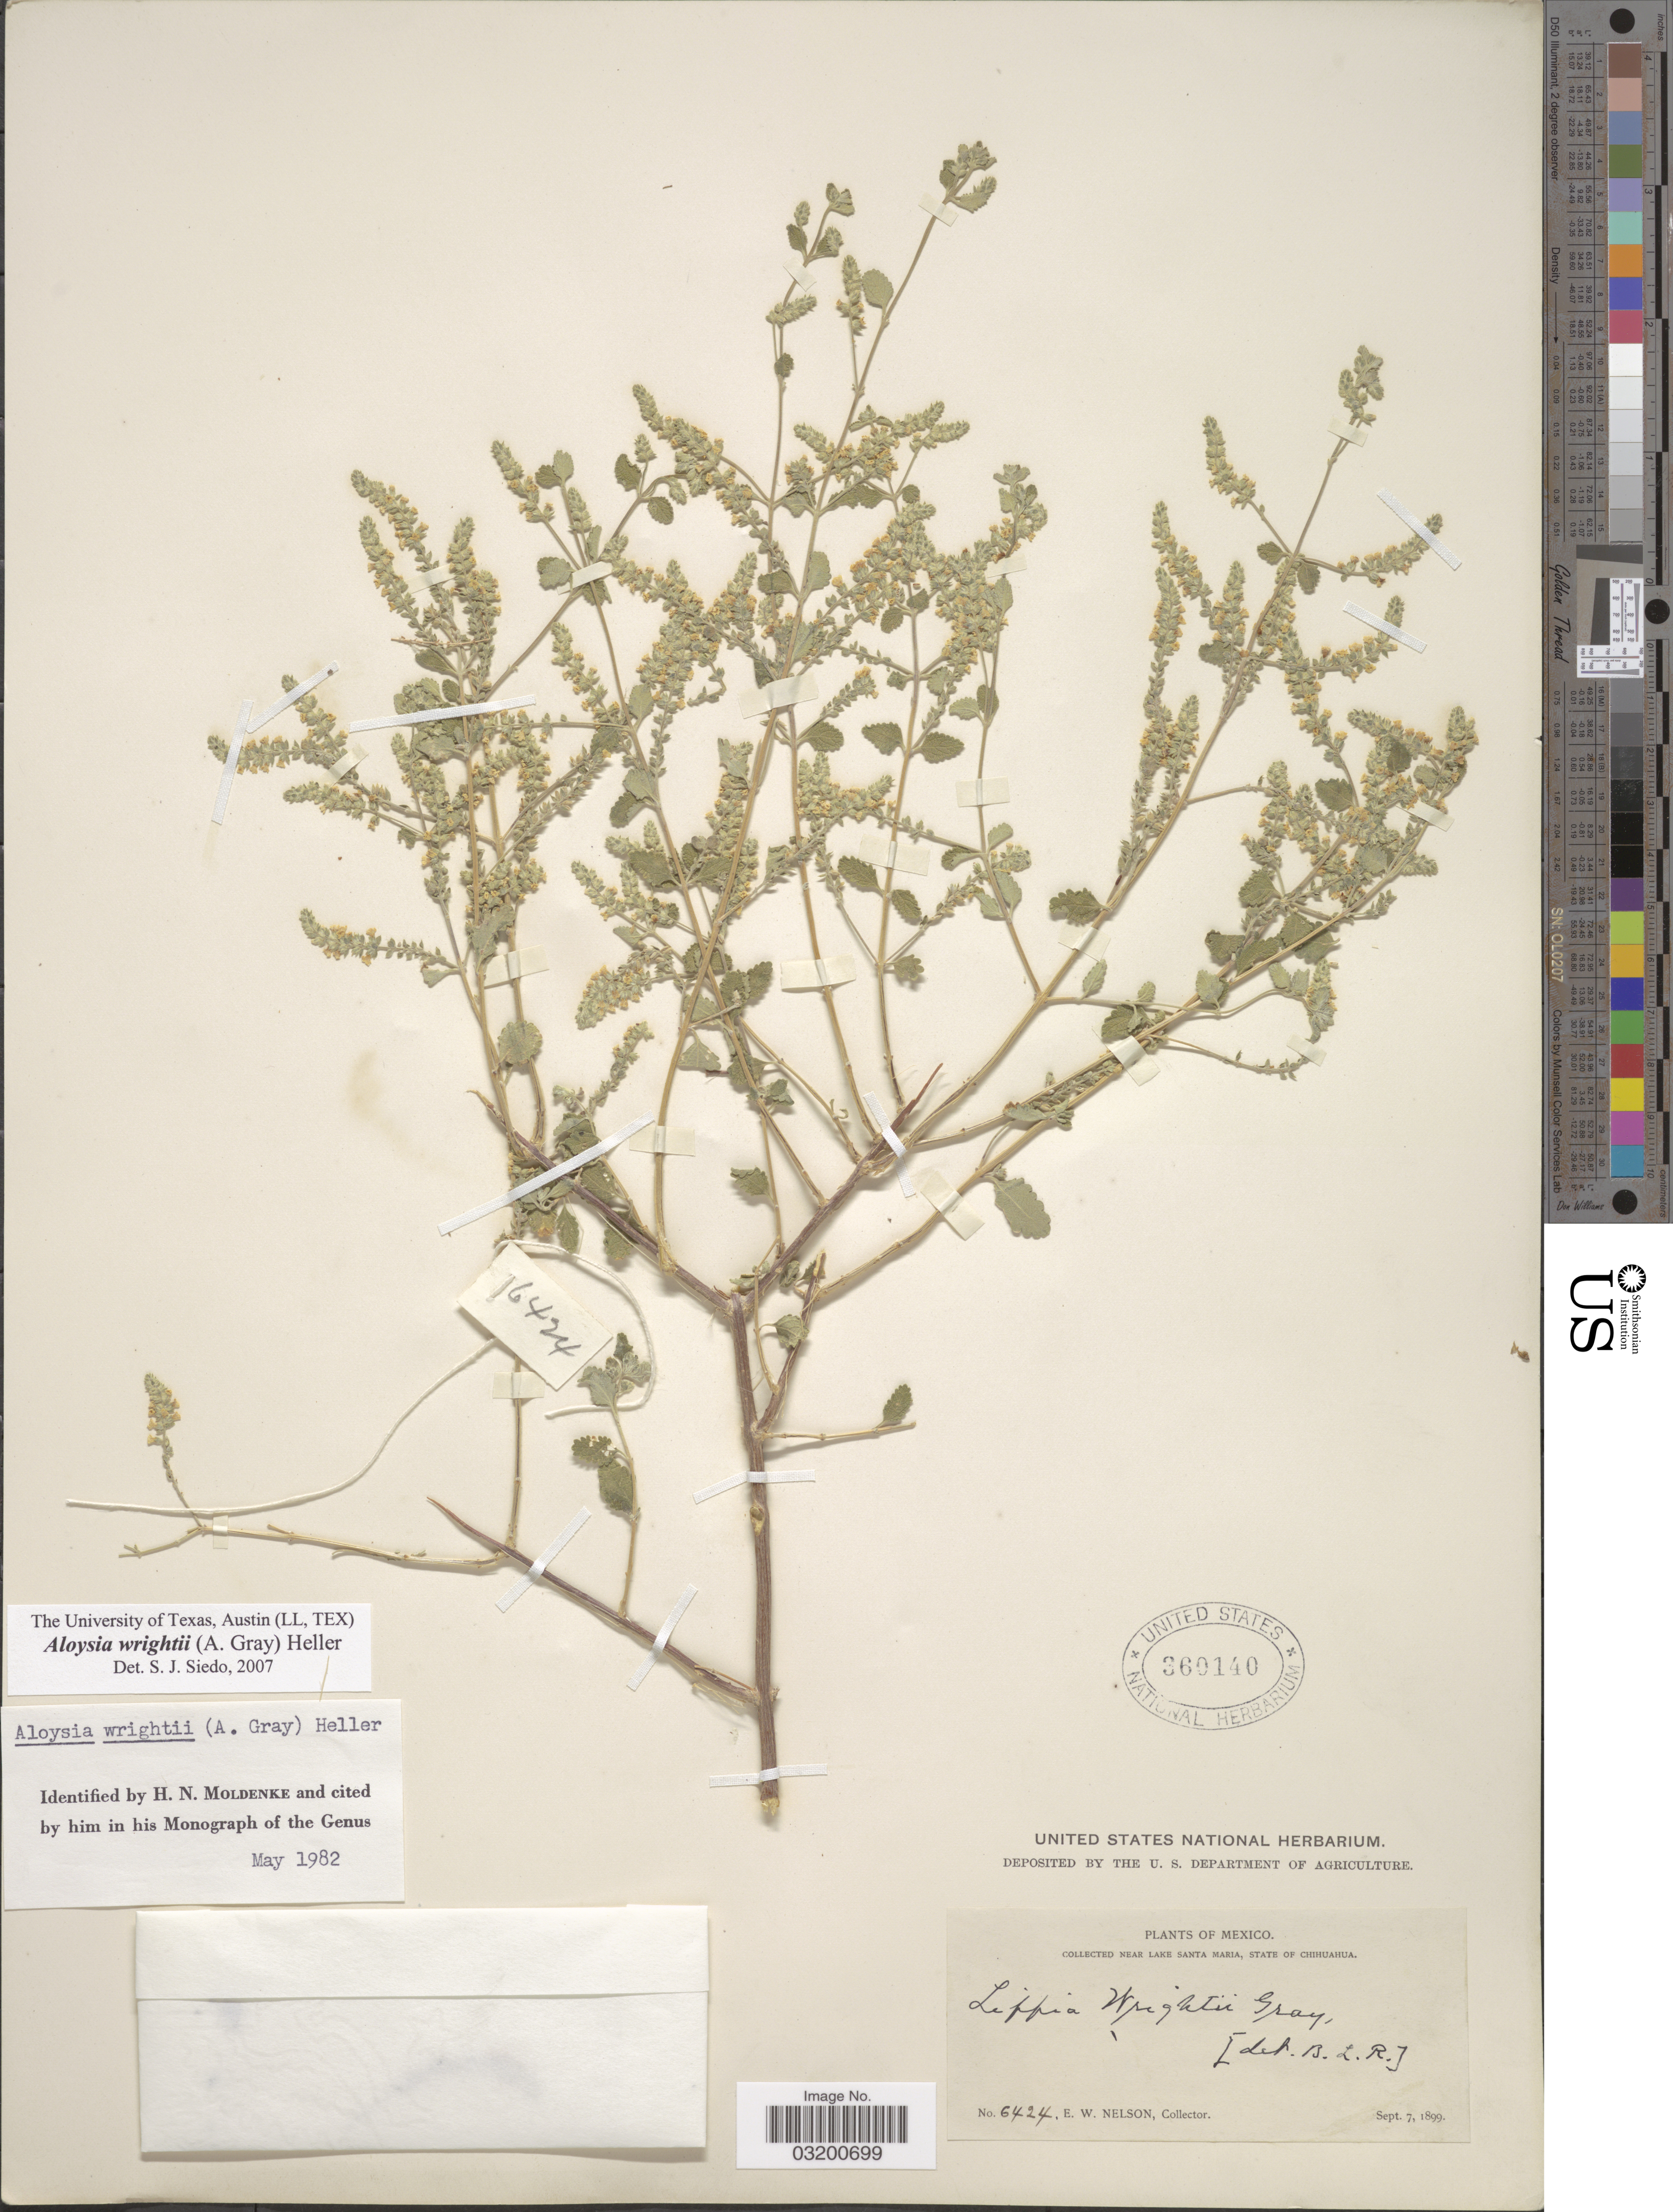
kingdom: Plantae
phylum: Tracheophyta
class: Magnoliopsida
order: Lamiales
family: Verbenaceae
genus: Aloysia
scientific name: Aloysia wrightii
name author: A. Heller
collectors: E. W. Nelson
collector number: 6424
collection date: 1899-09-07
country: Mexico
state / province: Chihuahua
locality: Near Lake Santa Maria.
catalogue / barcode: US 360140